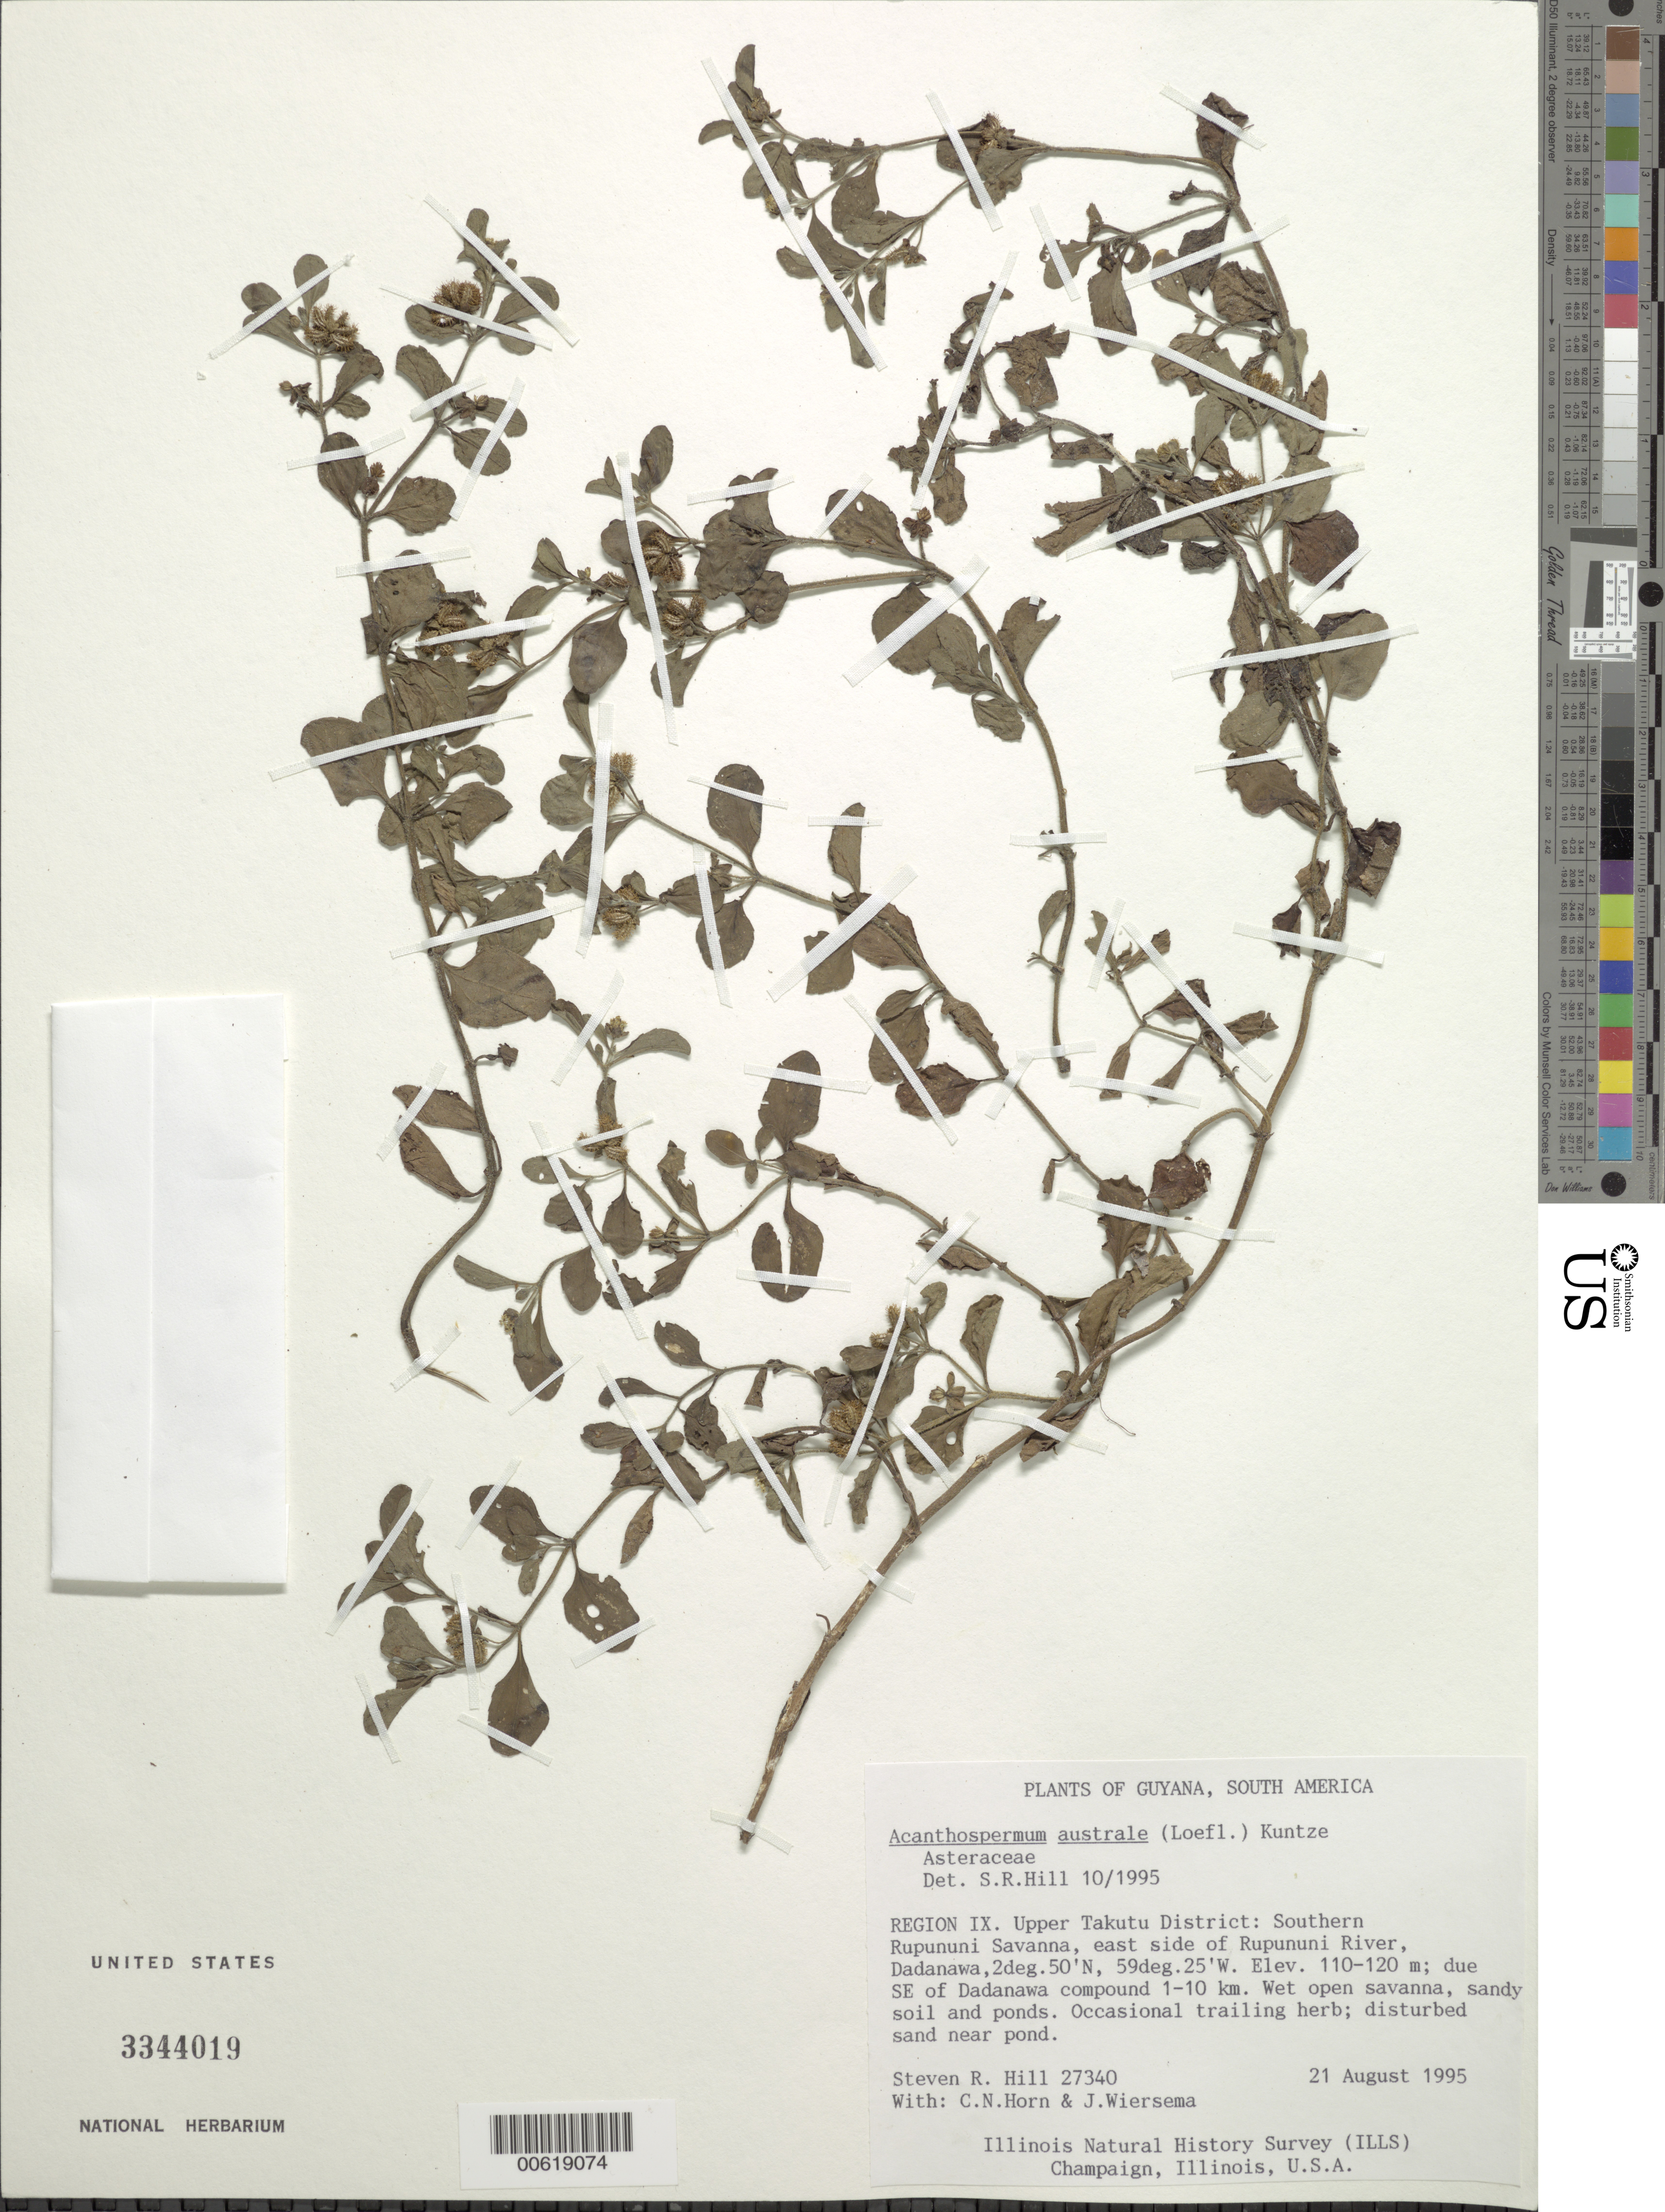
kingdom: Plantae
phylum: Tracheophyta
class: Magnoliopsida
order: Asterales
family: Asteraceae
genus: Acanthospermum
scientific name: Acanthospermum australe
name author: (Loefl.) Kuntze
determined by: Hill, Steven R.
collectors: S. R. Hill, C. N. Horn & J. H. Wiersema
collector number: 27340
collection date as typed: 21-Aug-95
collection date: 1995-08-21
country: Guyana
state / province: U. Takutu-U. Essequibo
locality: Dadanawa, southern Rupununi Savanna, E side of Rupununi R.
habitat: Wet open savanna, sandy soil and ponds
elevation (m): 110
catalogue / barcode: US 3344019